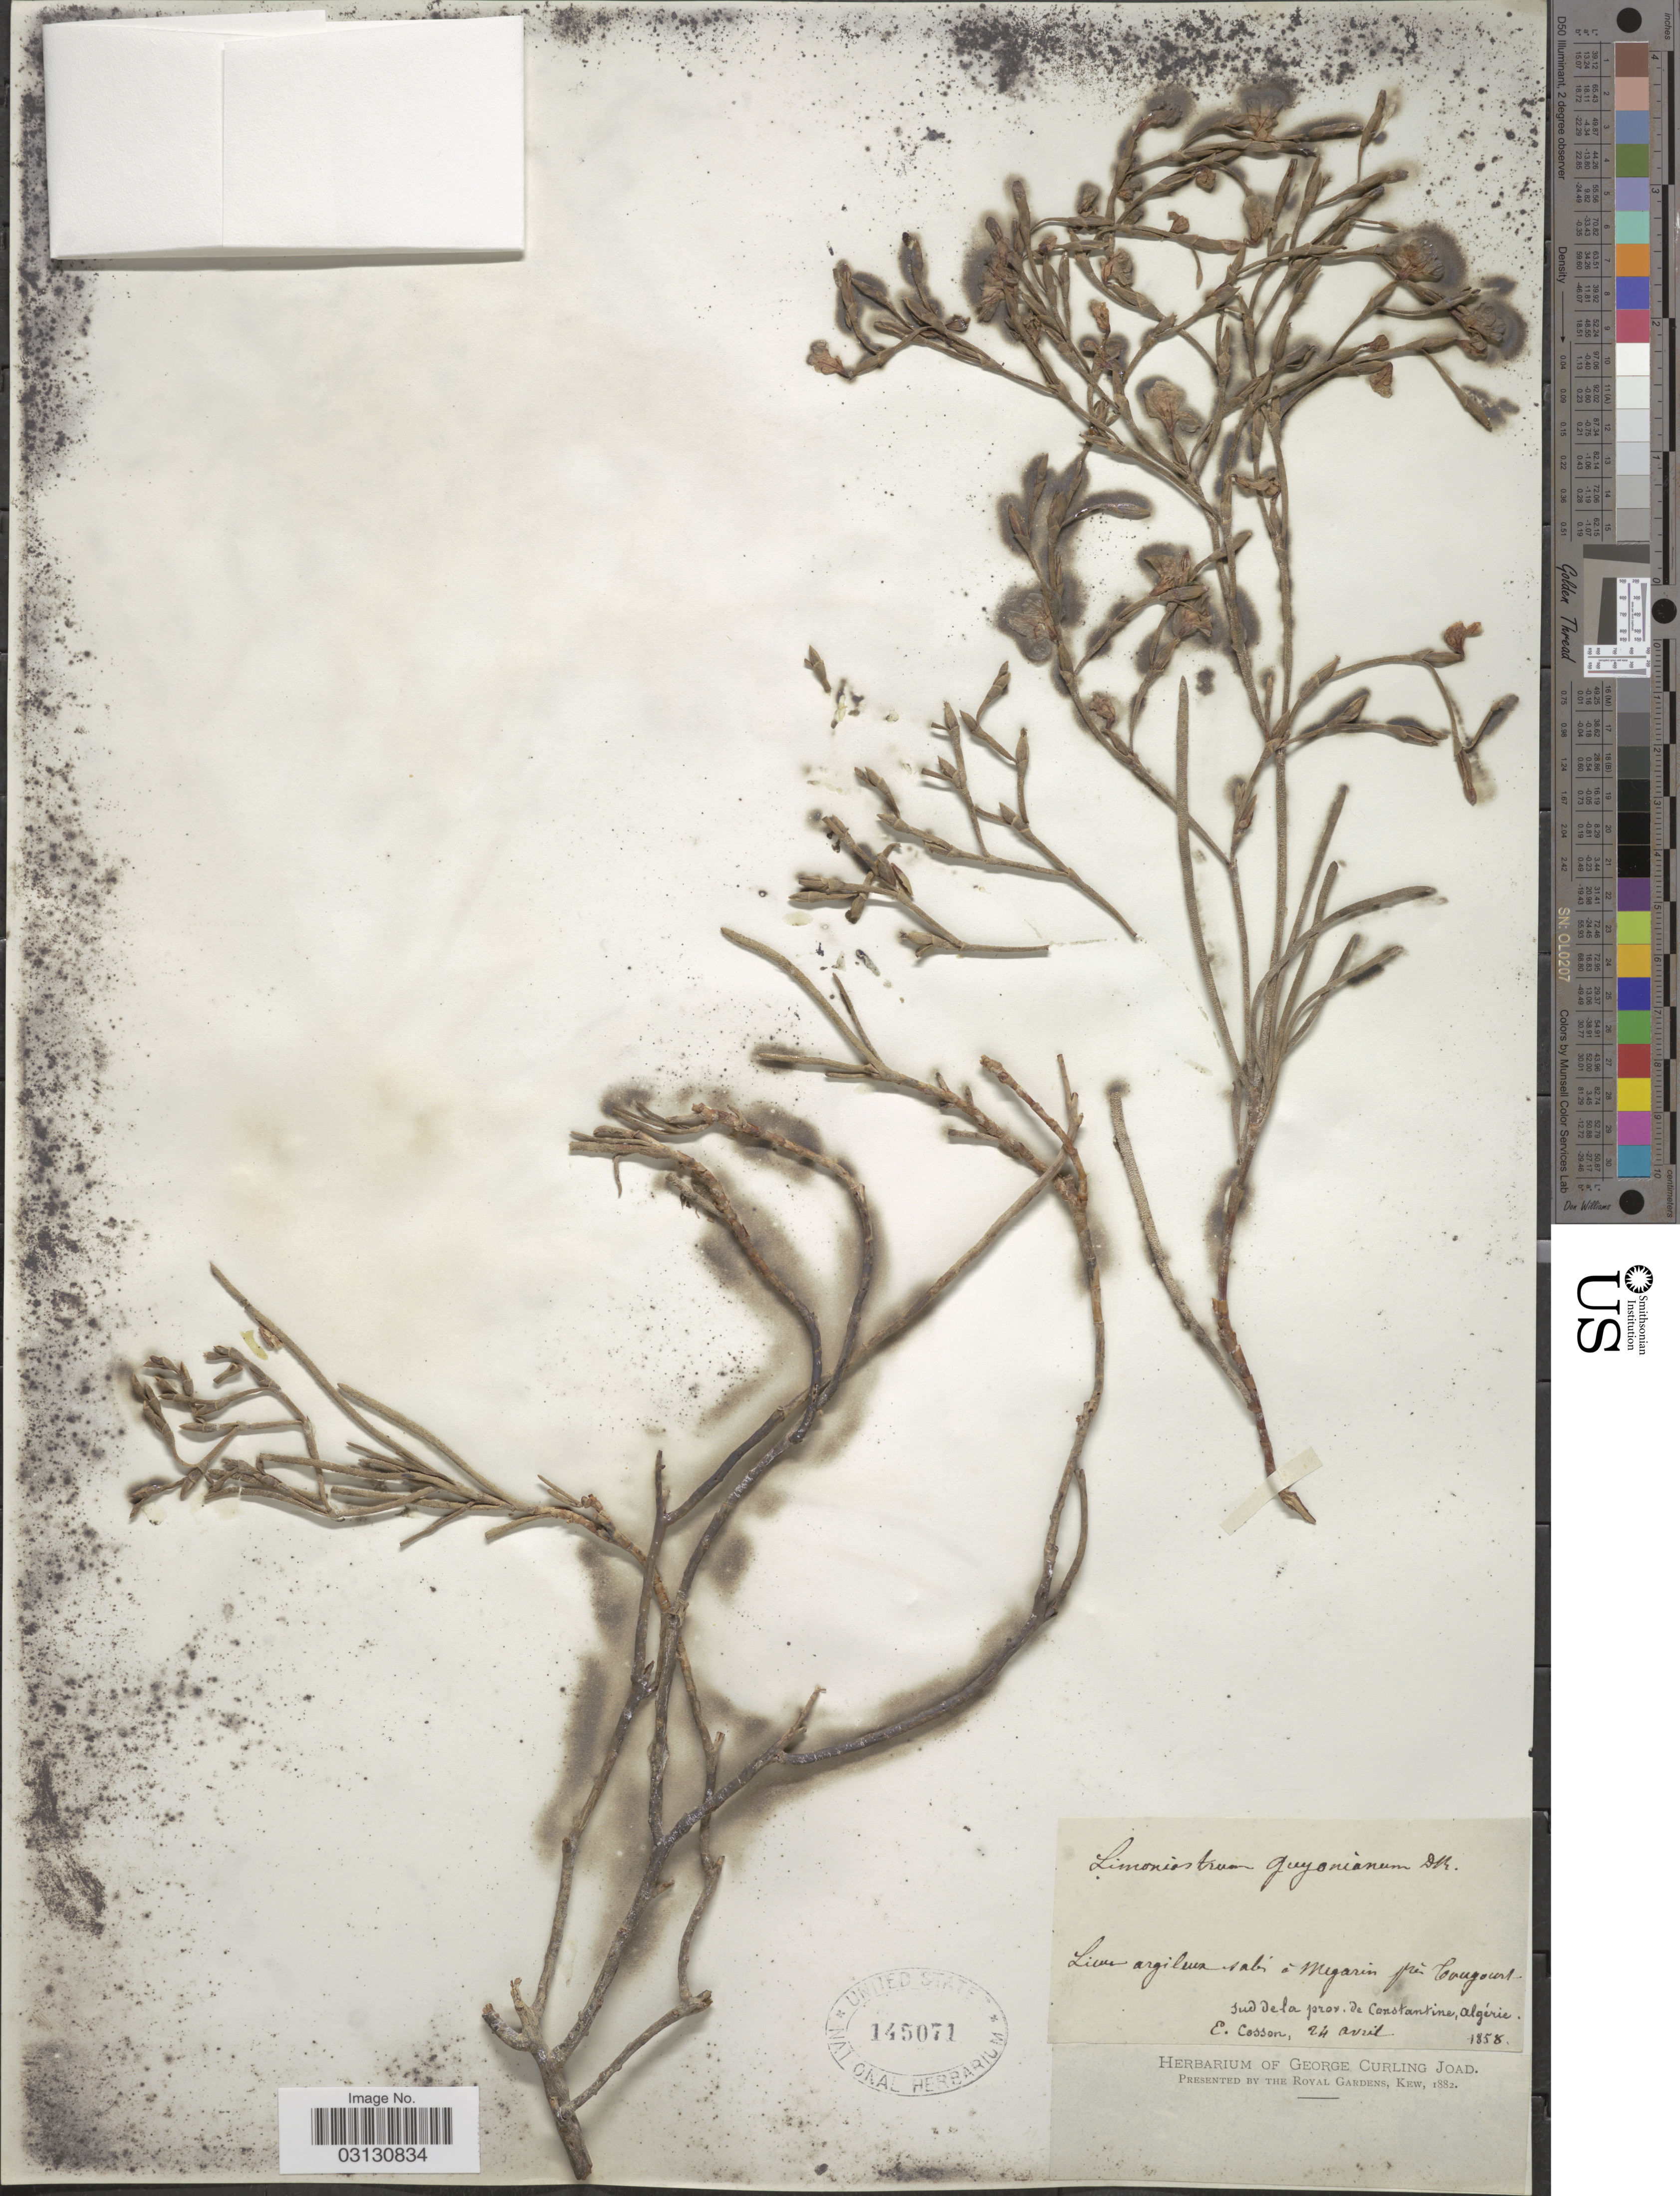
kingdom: Plantae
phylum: Tracheophyta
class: Magnoliopsida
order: Caryophyllales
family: Plumbaginaceae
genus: Limoniastrum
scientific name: Limoniastrum guyonianum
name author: Durieu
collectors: E. Cosson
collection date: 1858-04-24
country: Algeria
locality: Lieux argileux sabi á Megarin près Tougourt, sud de la prov. de Constantine, Algérie.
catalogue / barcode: US 145071